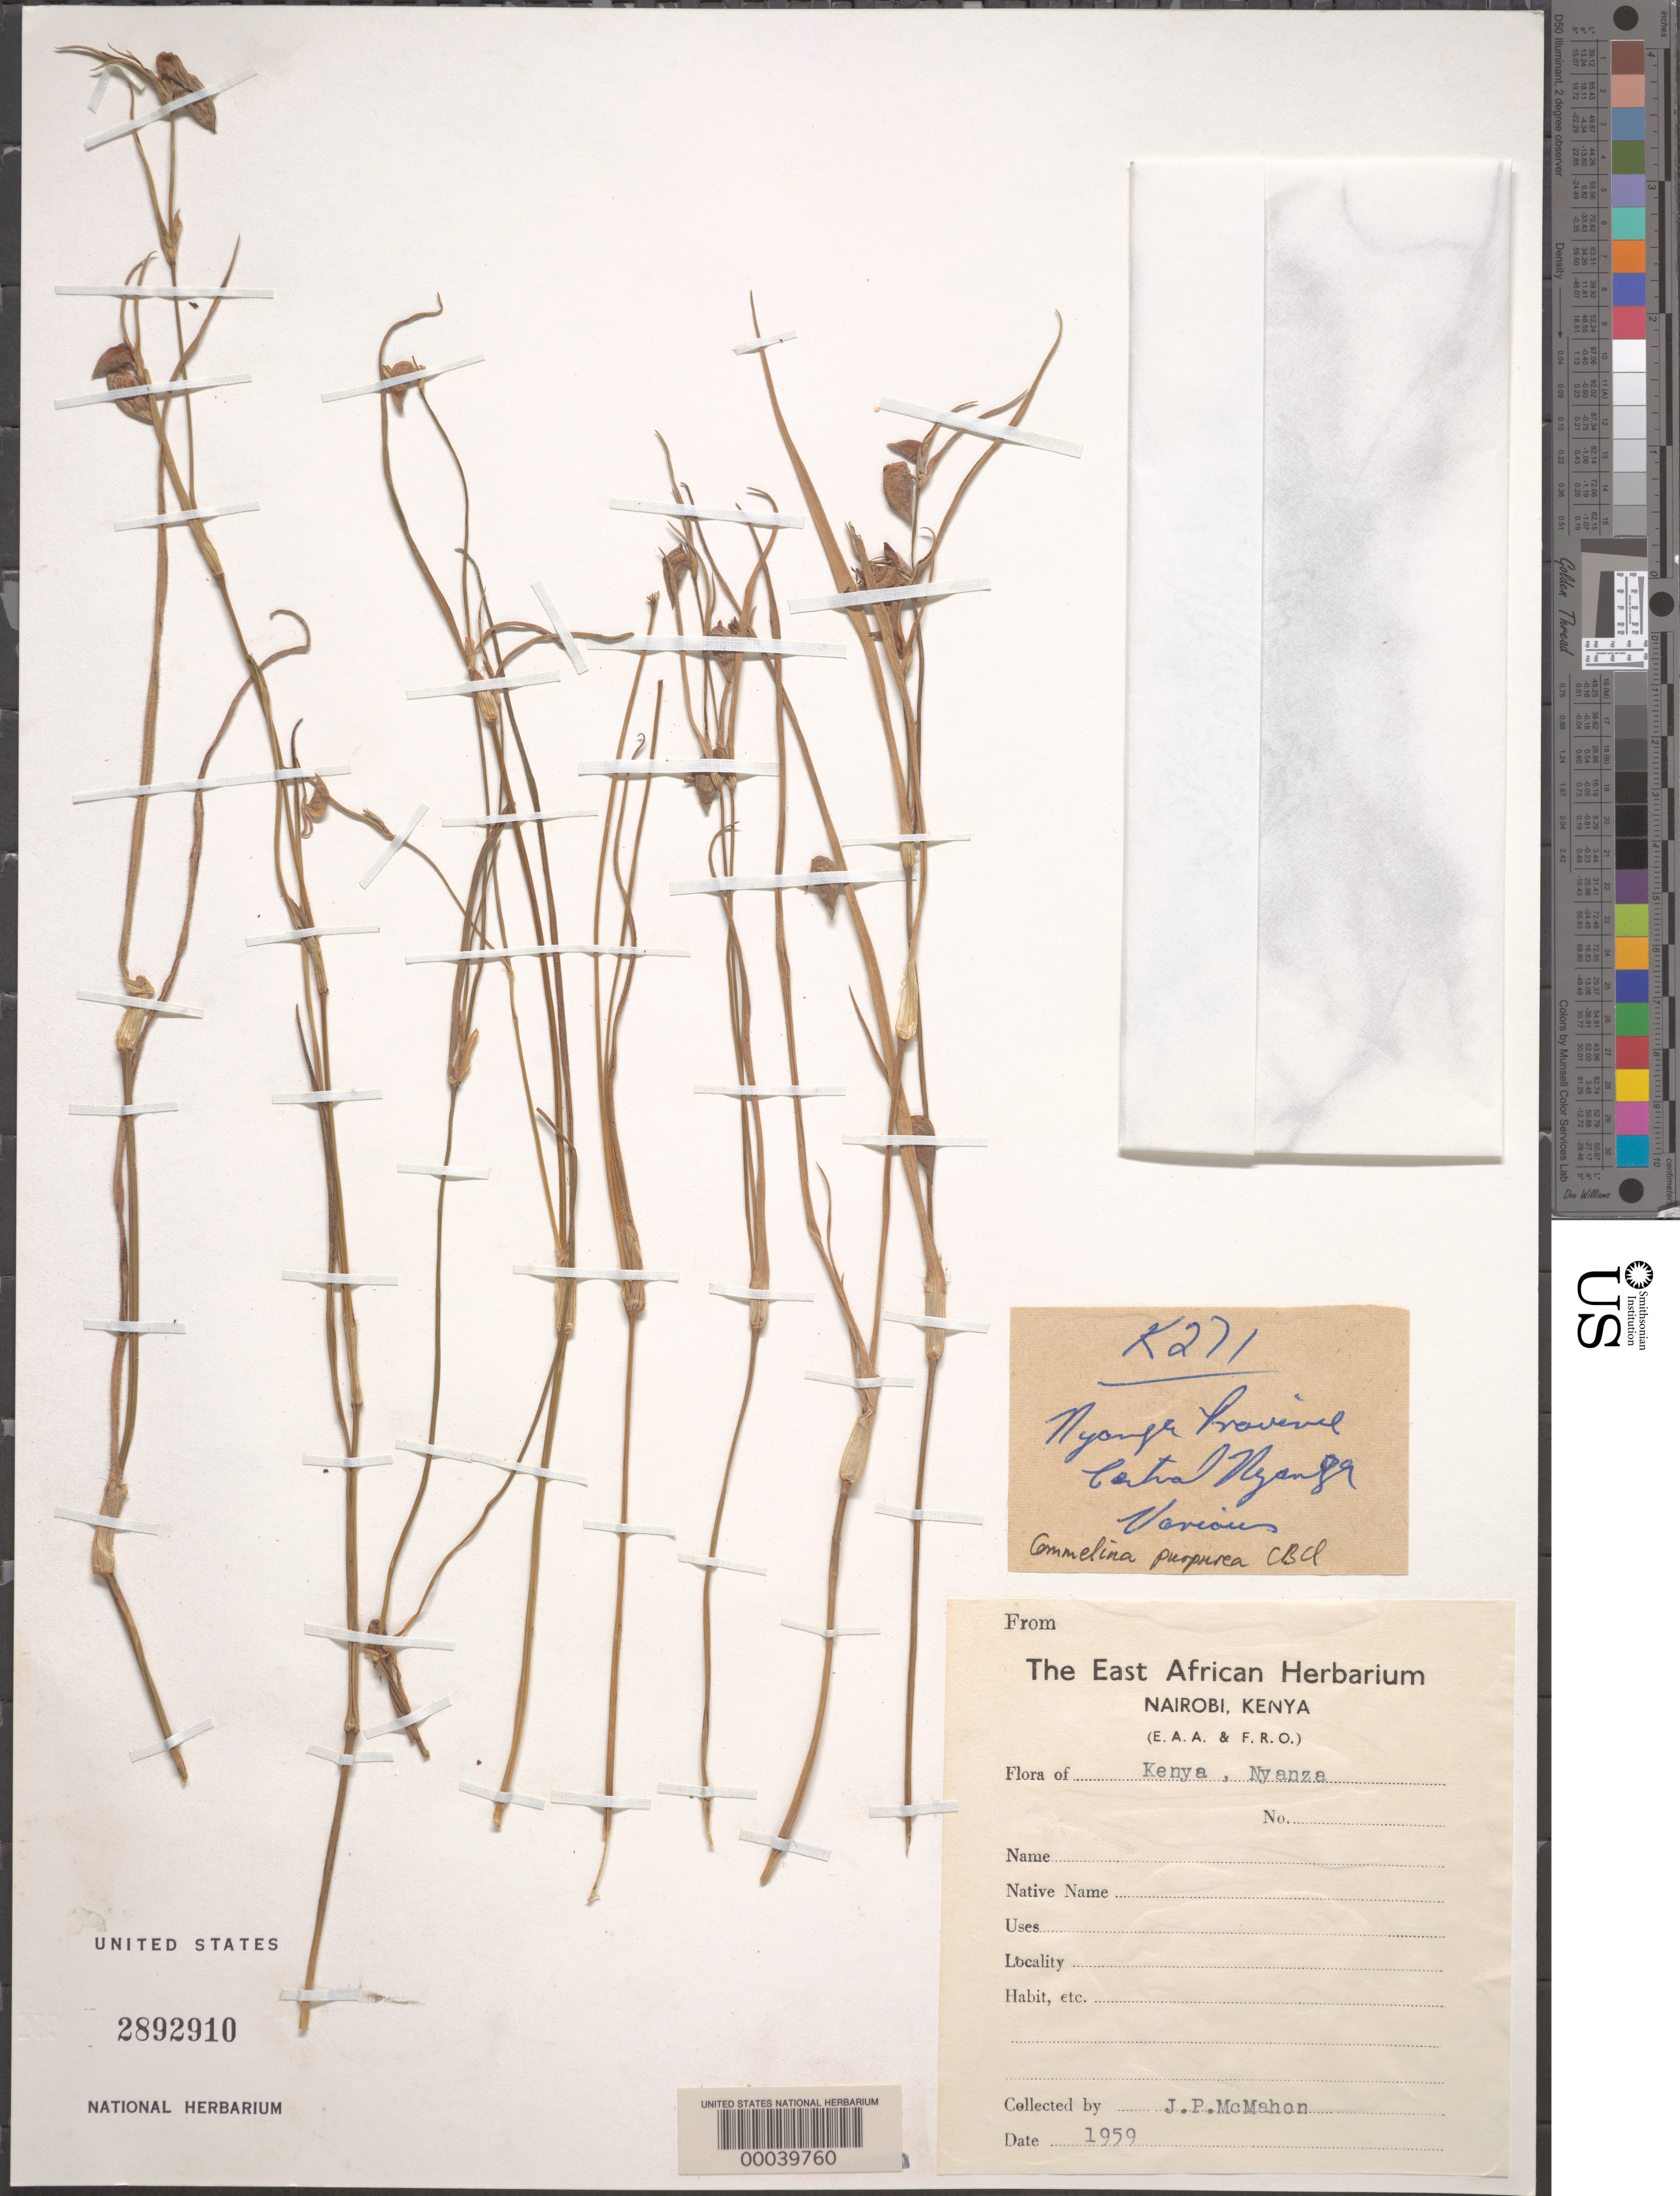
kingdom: Plantae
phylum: Tracheophyta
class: Liliopsida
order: Commelinales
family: Commelinaceae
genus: Commelina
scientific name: Commelina purpurea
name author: C.B. Clarke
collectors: J. Mcmahon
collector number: K271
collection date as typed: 1959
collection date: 1959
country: Kenya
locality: Nyanza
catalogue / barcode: US 2892910